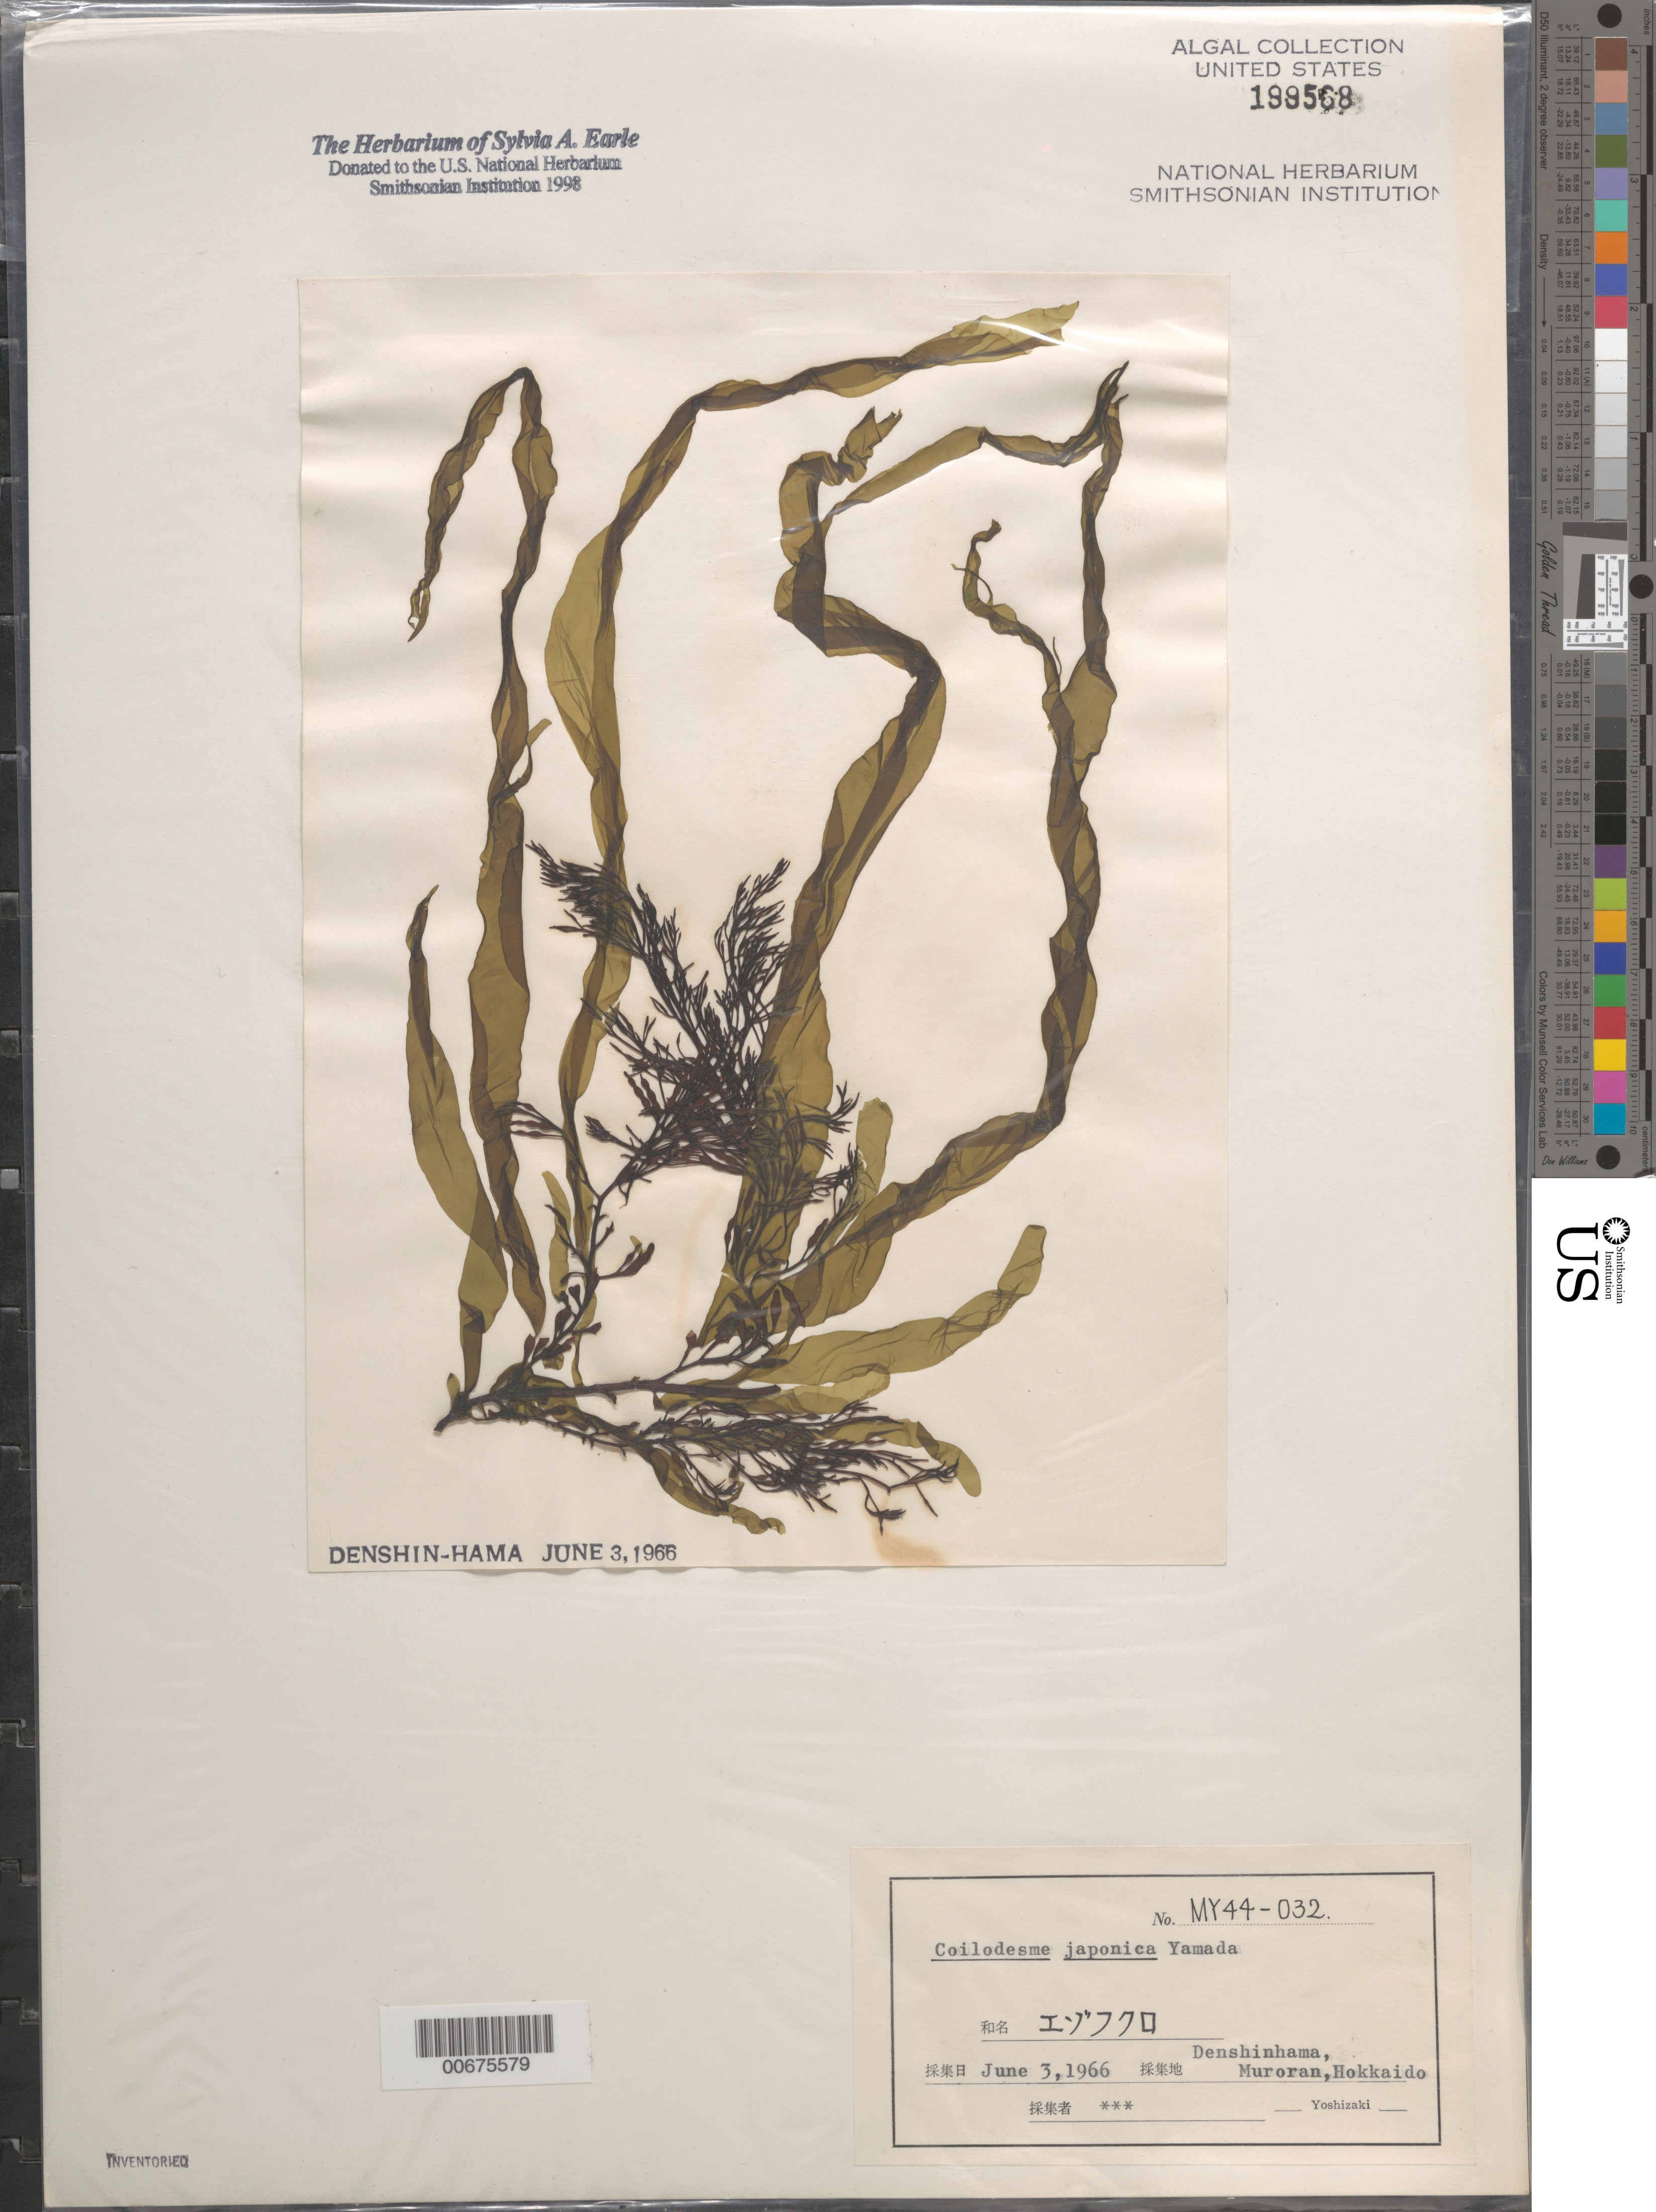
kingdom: Chromista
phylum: Ochrophyta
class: Phaeophyceae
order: Ectocarpales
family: Chordariaceae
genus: Coilodesme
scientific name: Coilodesme japonica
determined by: Yoshizaki, M.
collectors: M. Yoshizaki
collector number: My 44-032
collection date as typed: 03 Jun 1966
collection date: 1966-06-03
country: Japan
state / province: Hokkaido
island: Hokkaido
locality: Denshinhama, Muroran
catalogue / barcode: US 199568